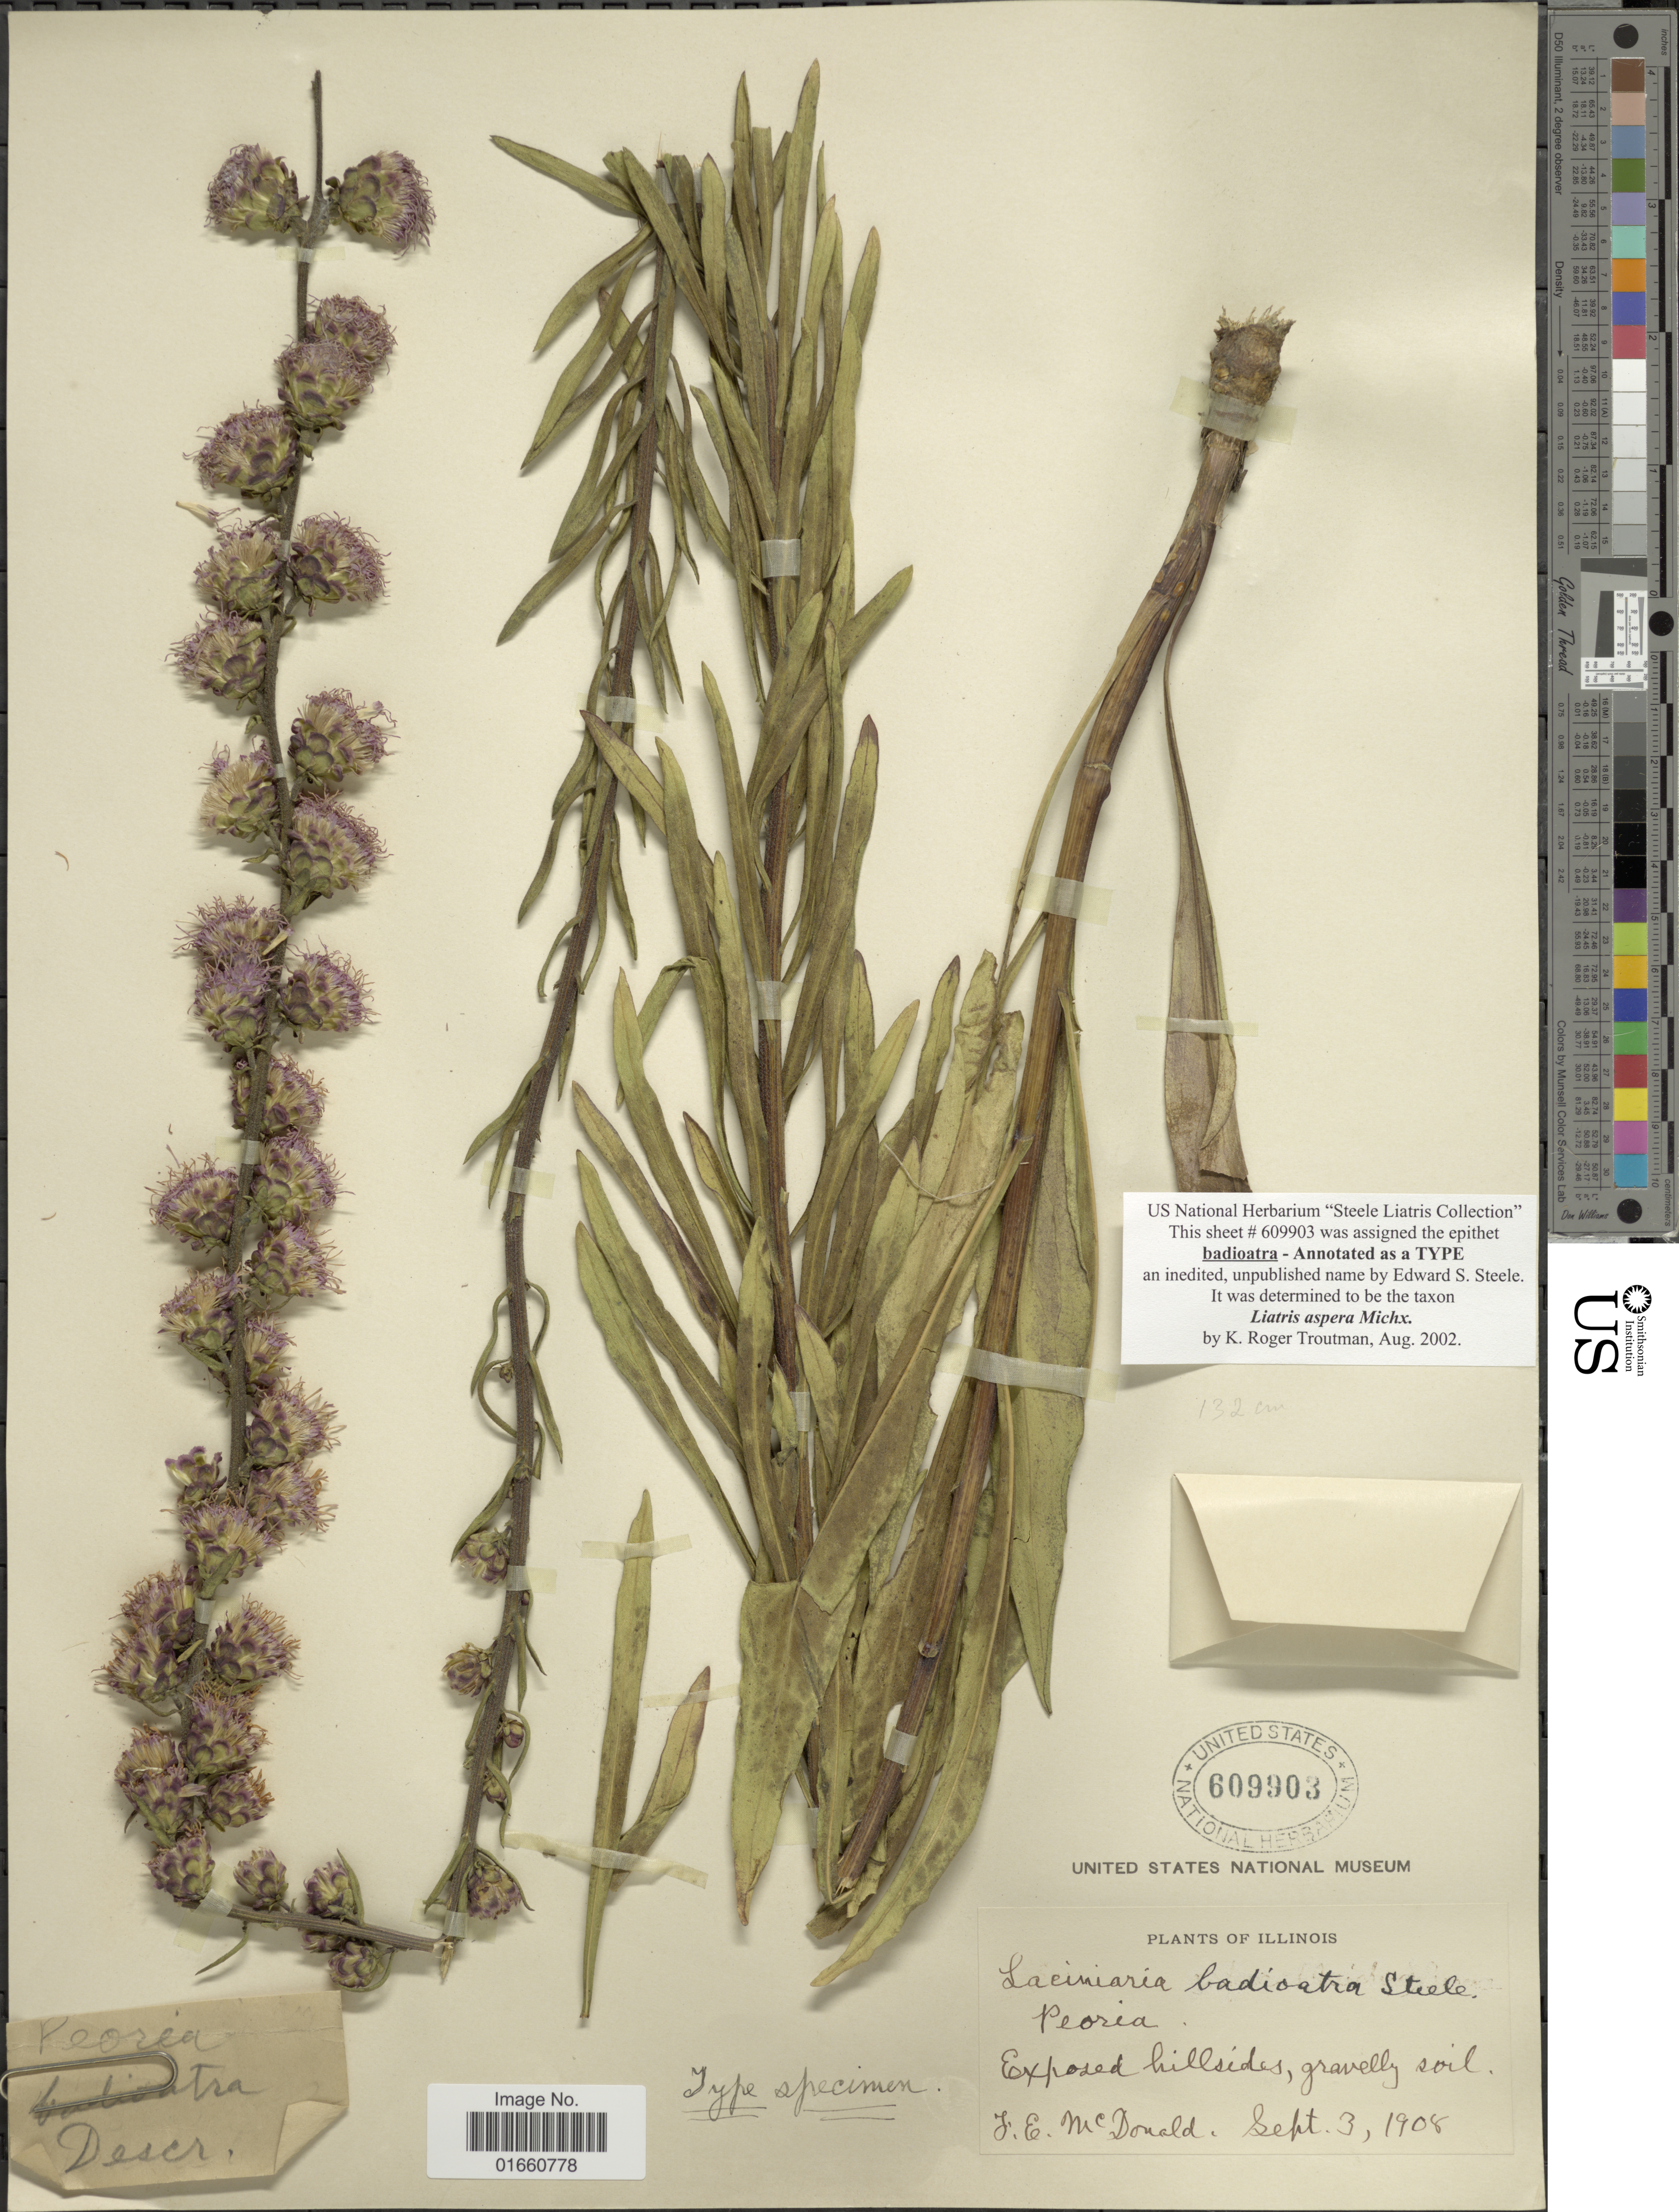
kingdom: Plantae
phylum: Tracheophyta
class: Magnoliopsida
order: Asterales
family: Asteraceae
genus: Liatris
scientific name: Liatris aspera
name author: Michx.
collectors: F. E. McDonald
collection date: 1908-09-03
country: United States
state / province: Illinois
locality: Exposed hillsides, gravelly soil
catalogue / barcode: US 609903